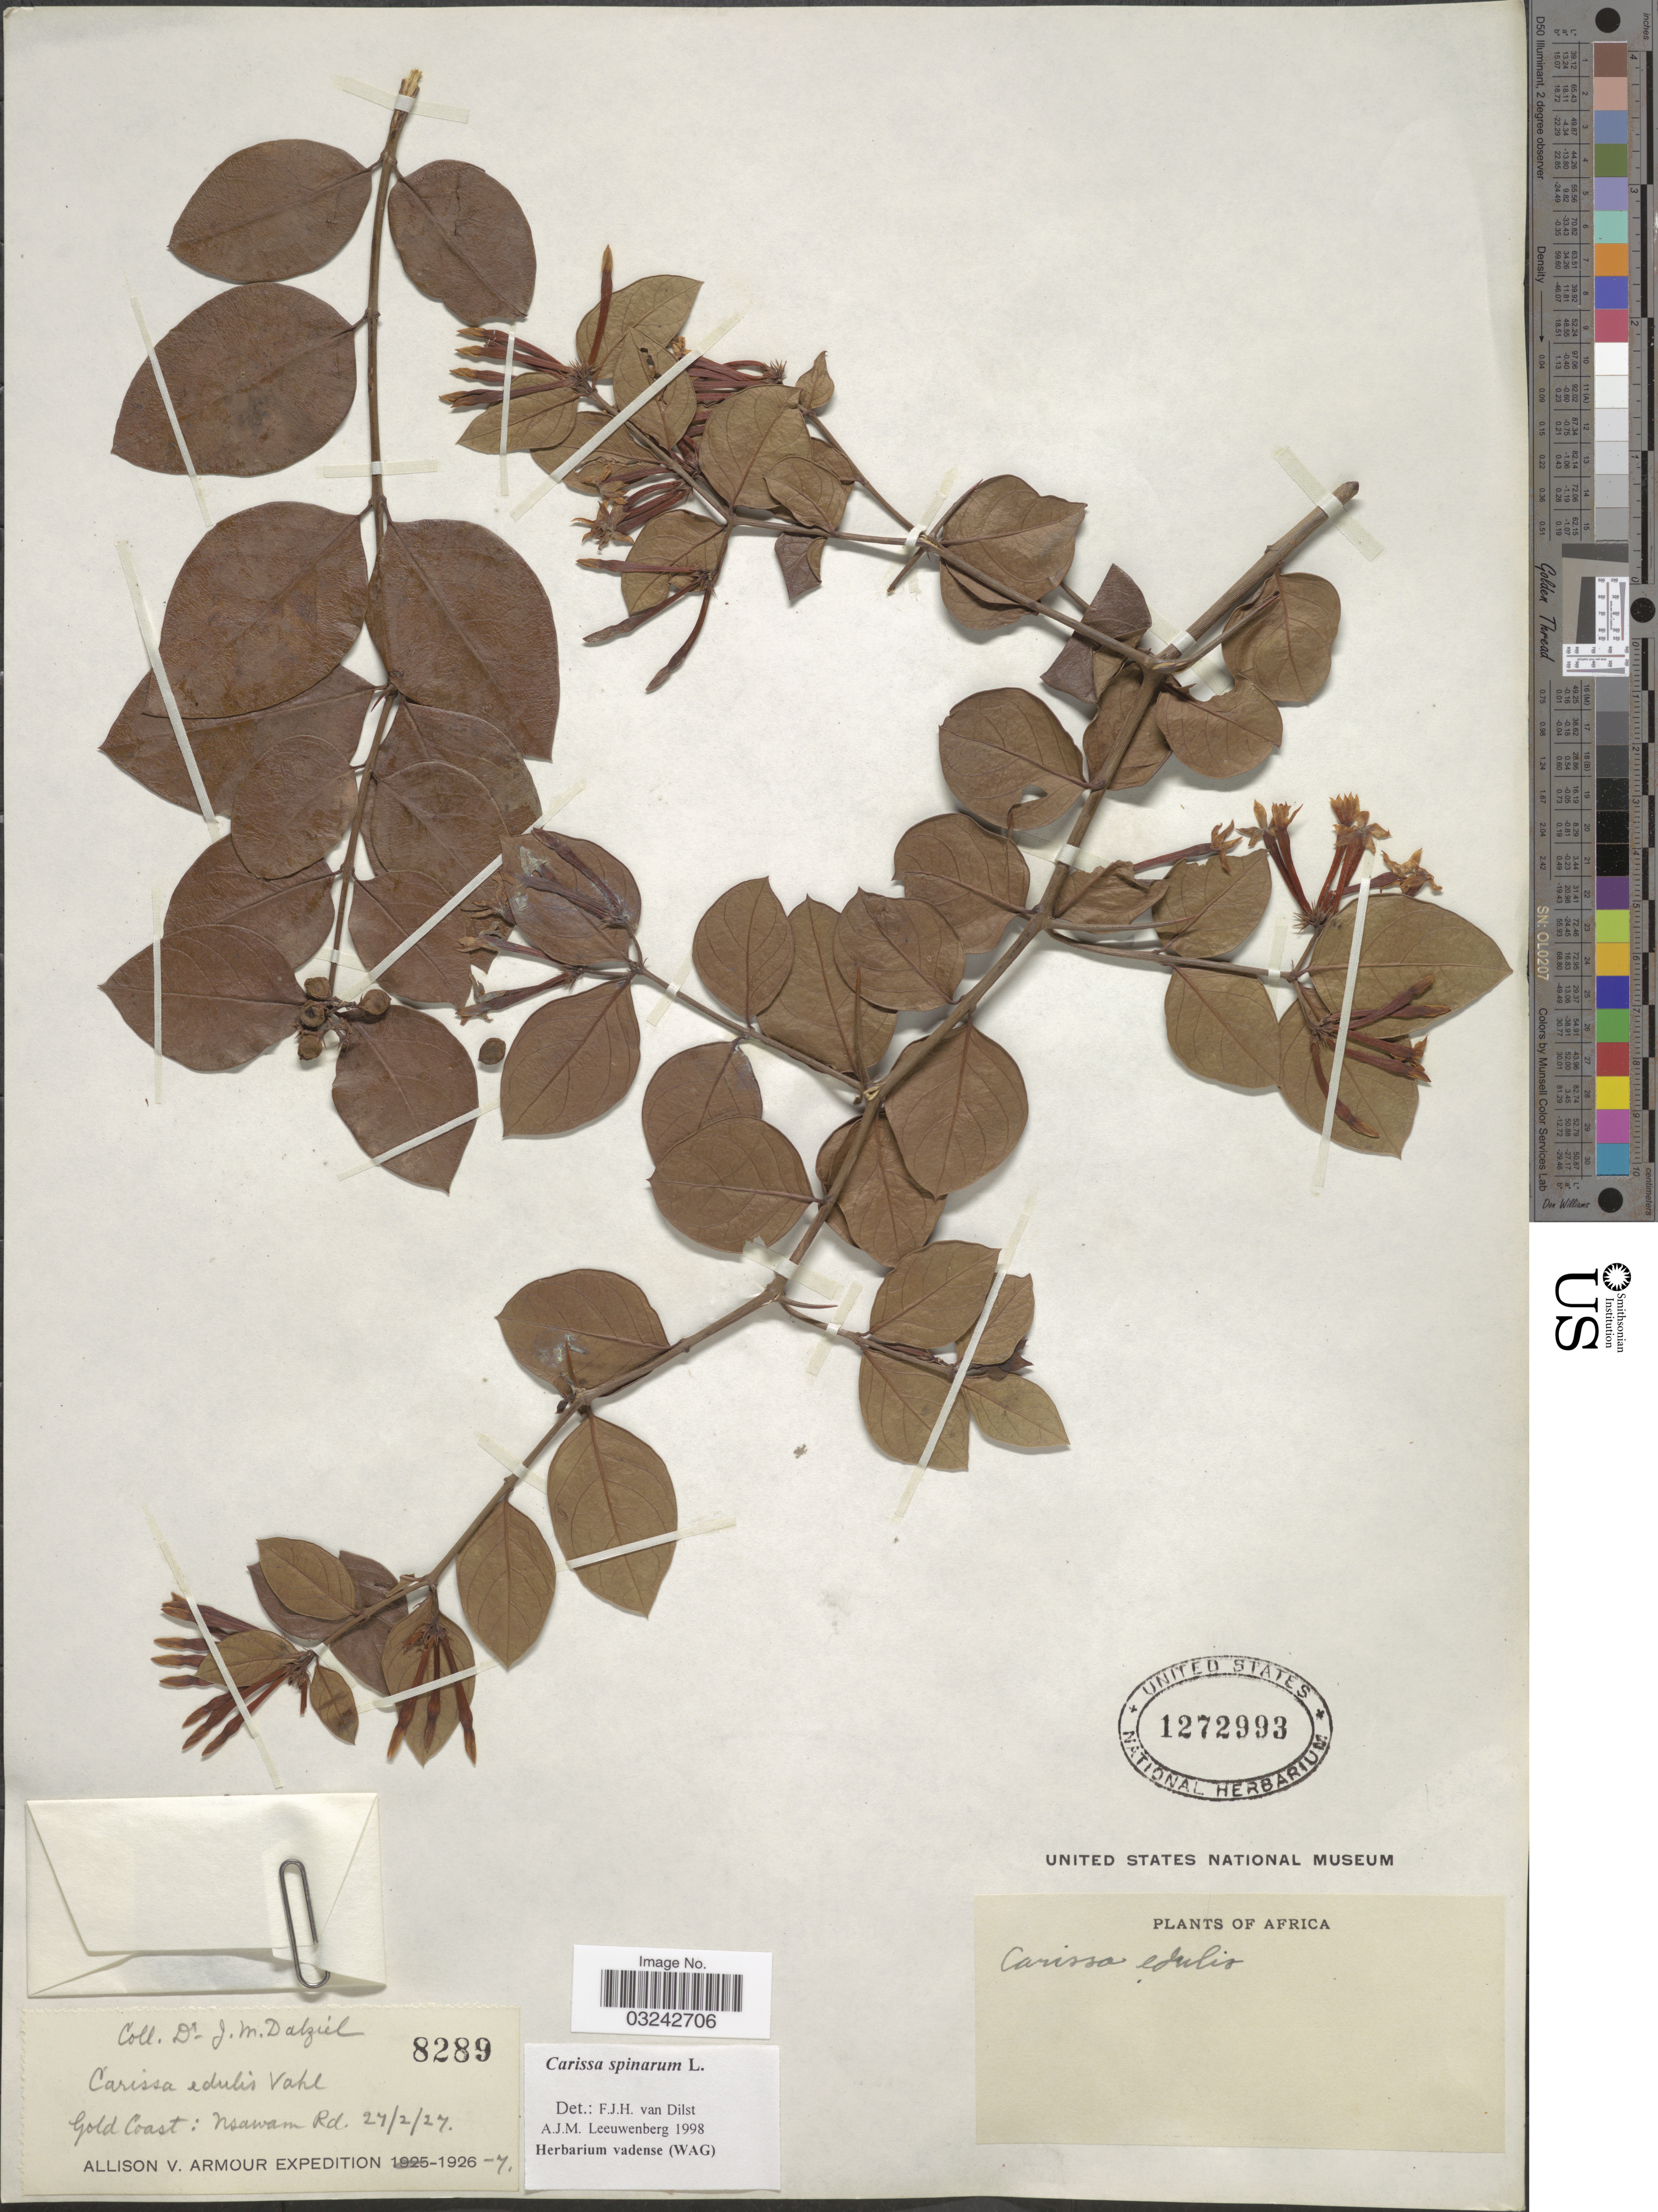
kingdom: Plantae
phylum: Tracheophyta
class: Magnoliopsida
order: Gentianales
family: Apocynaceae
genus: Carissa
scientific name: Carissa spinarum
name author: L.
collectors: J. Dalziel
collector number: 8289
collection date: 1927-02-27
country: Ghana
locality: Gold Coast: Nsawam Rd.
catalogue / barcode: US 1272993